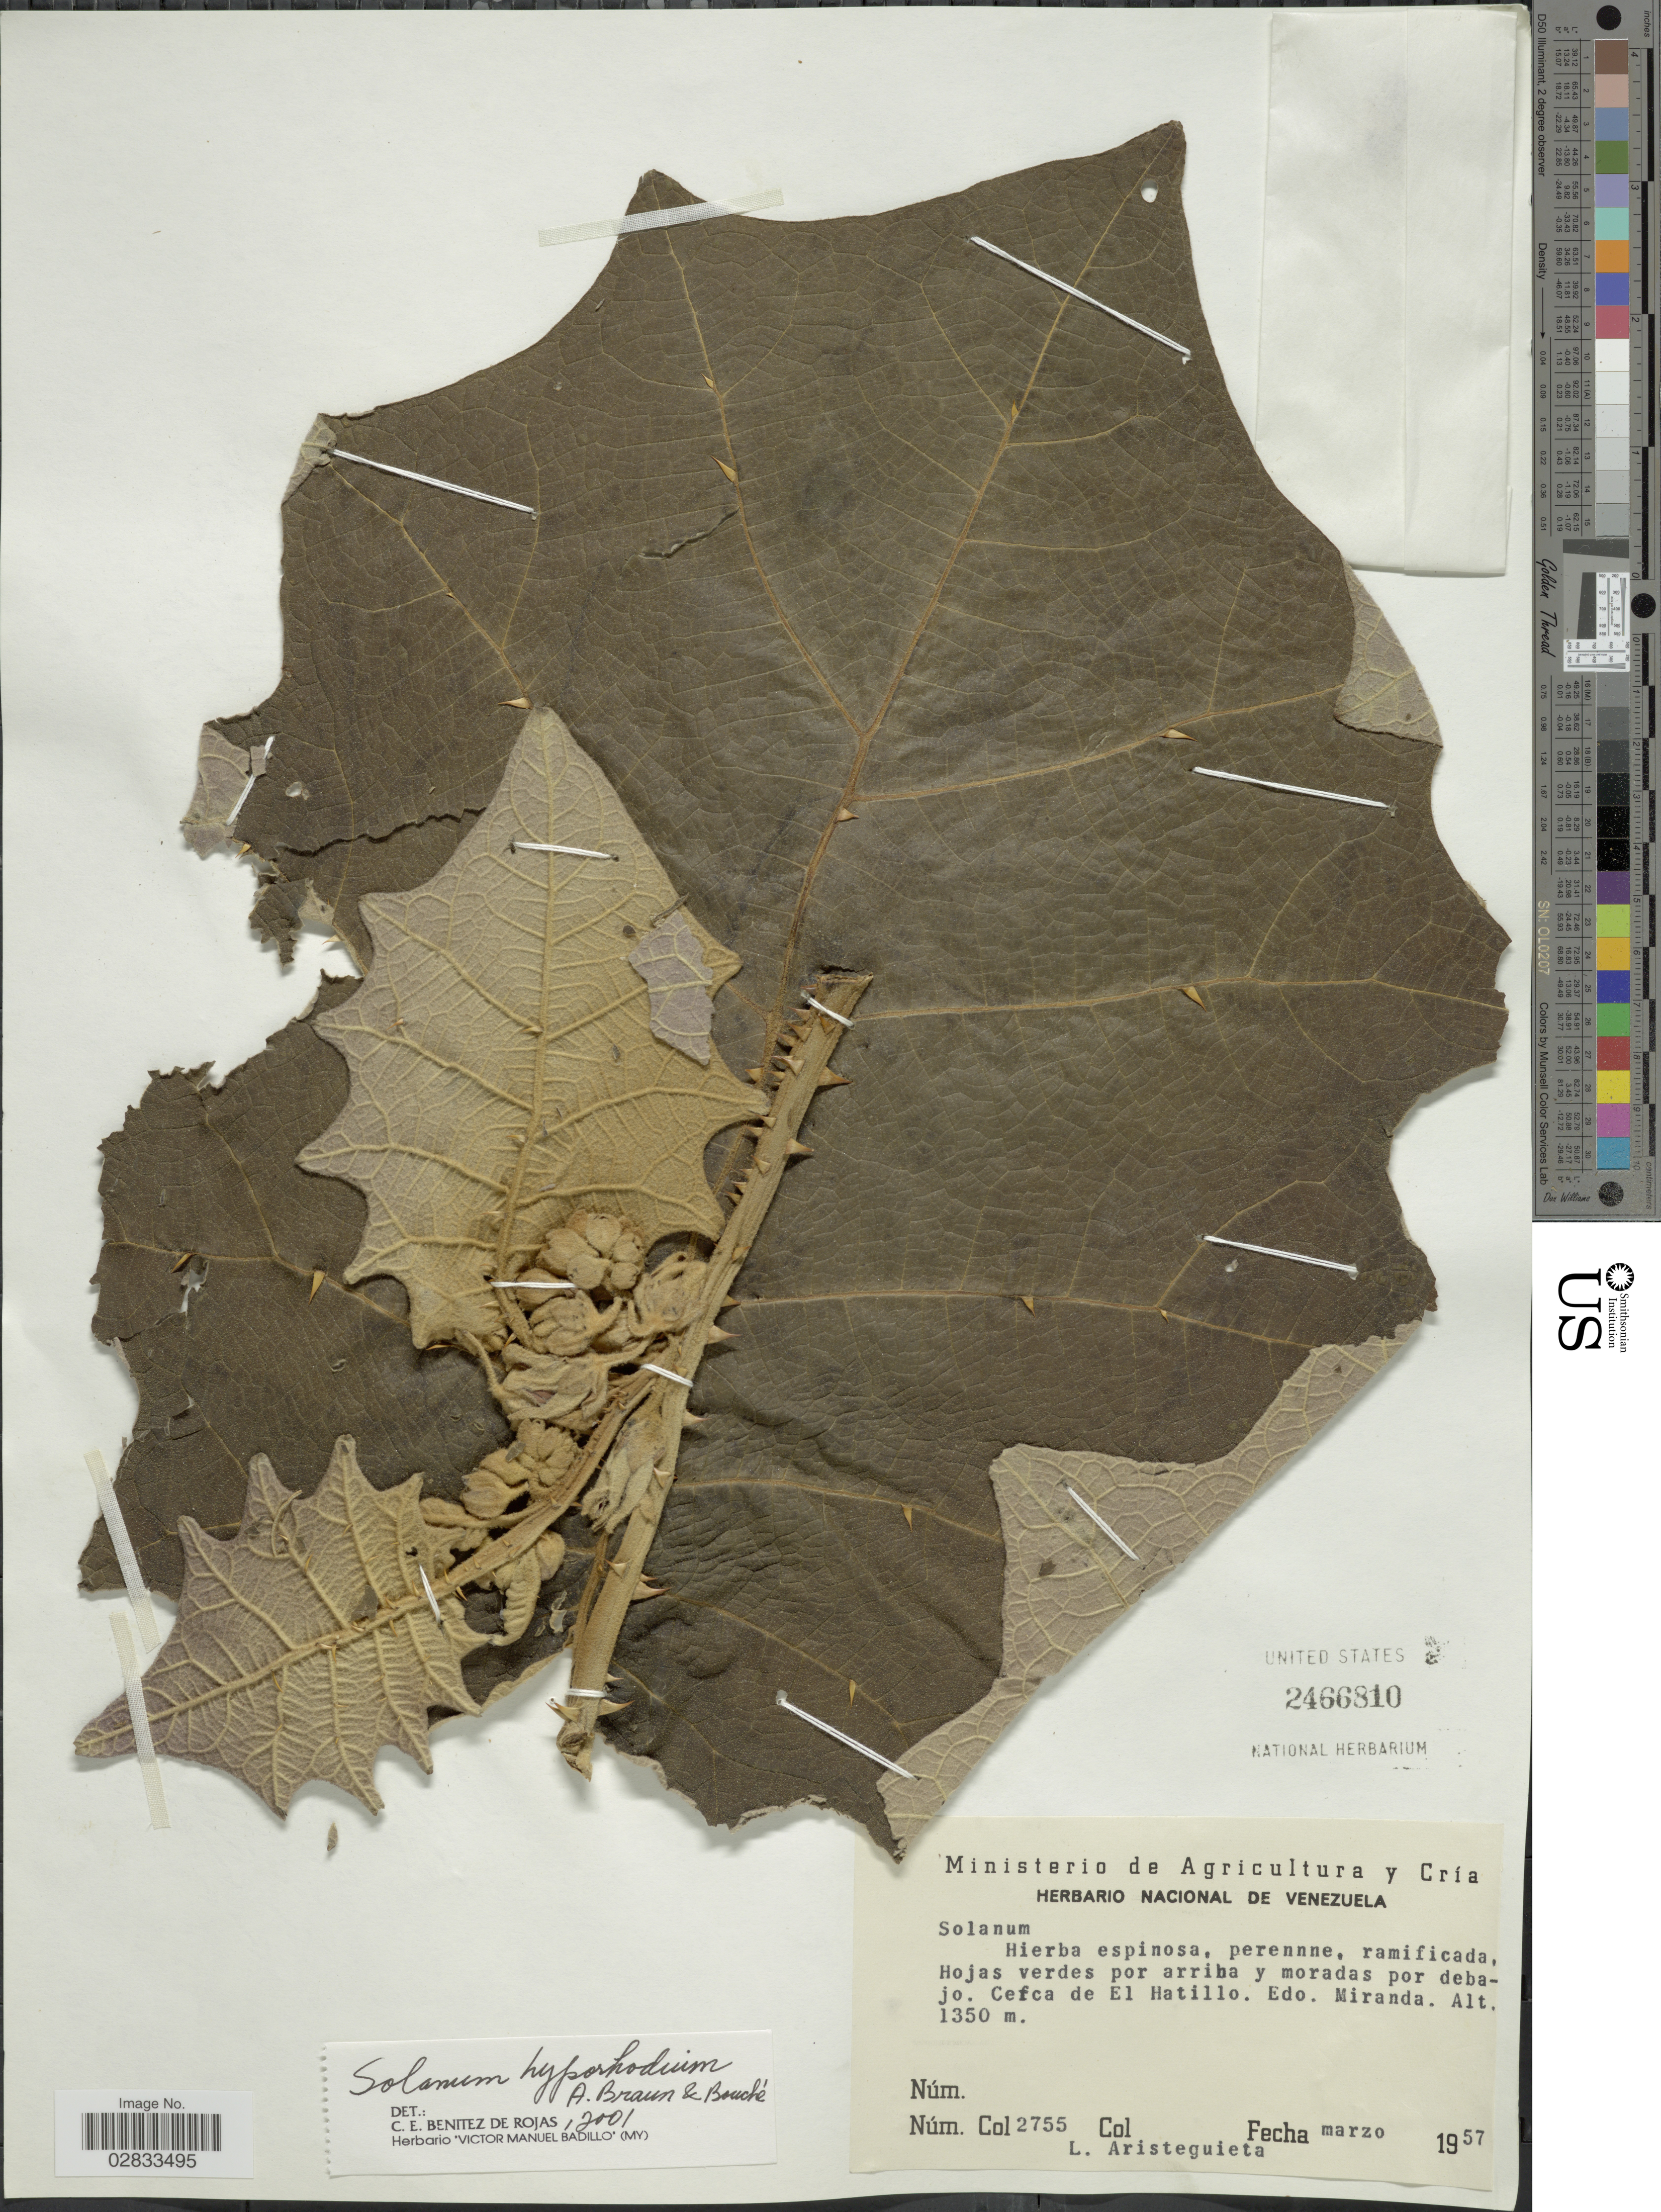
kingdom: Plantae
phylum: Tracheophyta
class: Magnoliopsida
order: Solanales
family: Solanaceae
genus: Solanum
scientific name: Solanum hyporhodium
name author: A. Braun & C.D. Bouché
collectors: L. Aristeguieta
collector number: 2755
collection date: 1957-03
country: Venezuela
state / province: Miranda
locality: Cerca de El Hatillo.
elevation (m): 1350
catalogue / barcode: US 2466810